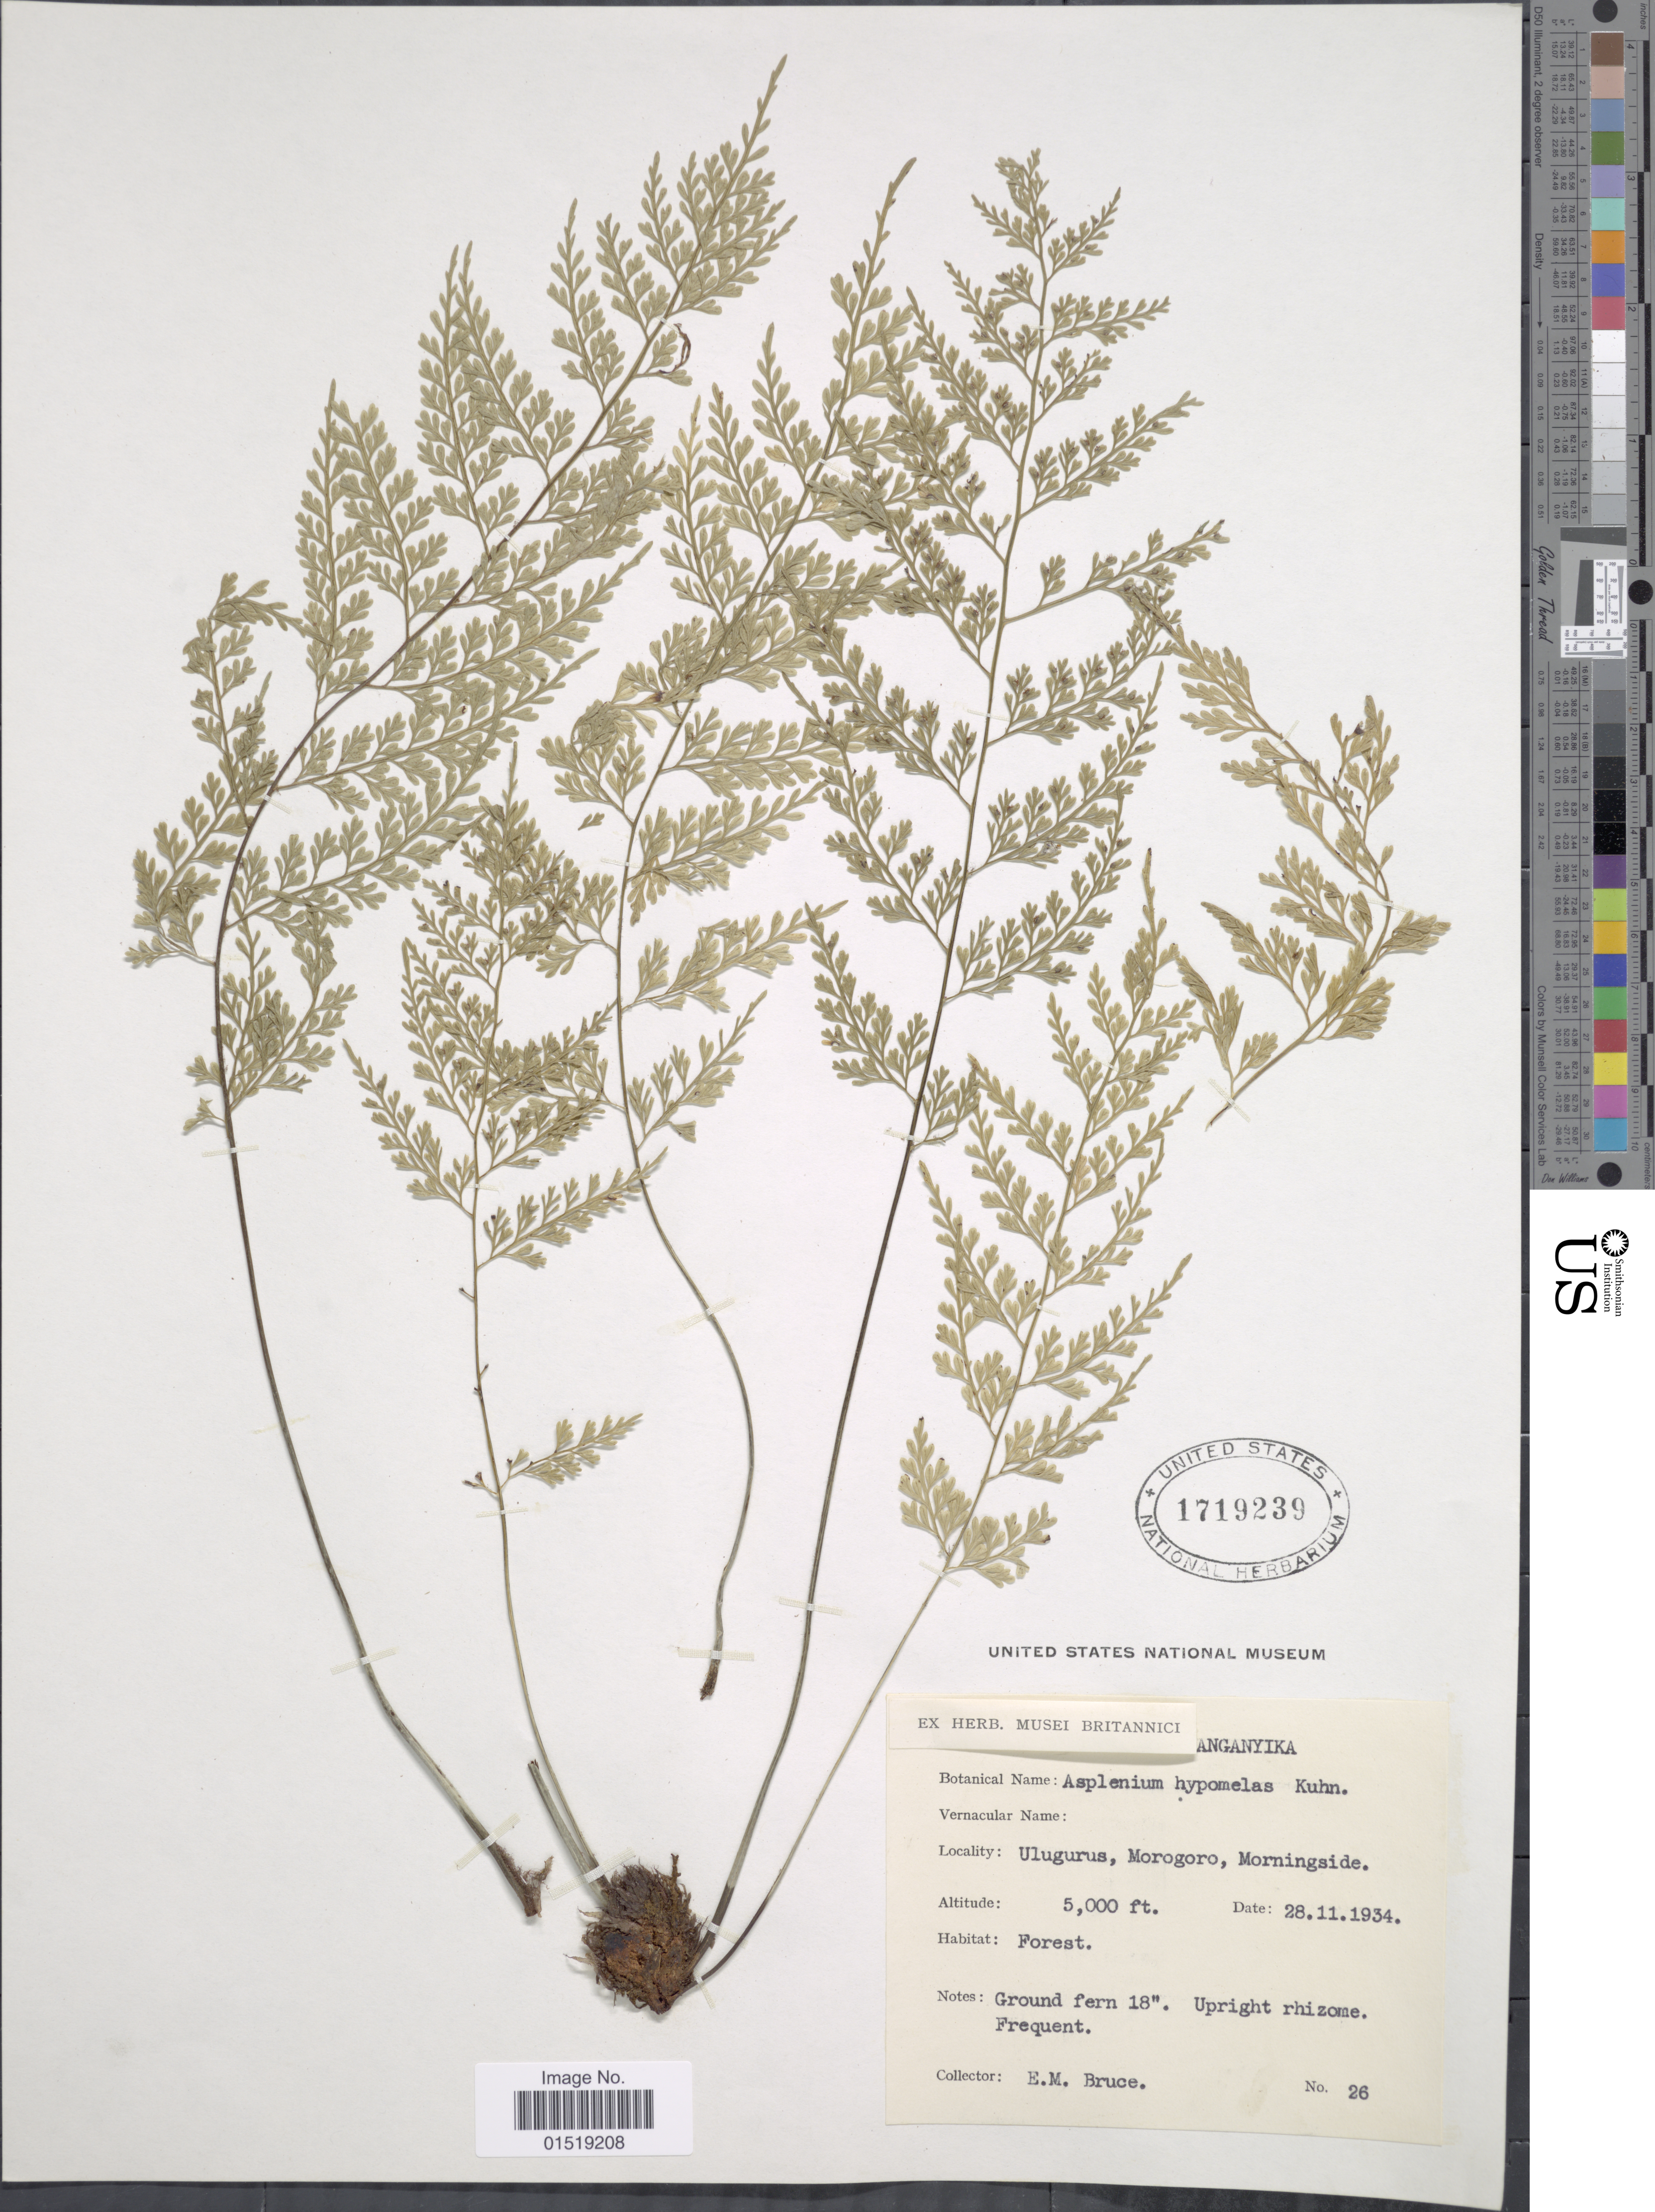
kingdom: Plantae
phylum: Tracheophyta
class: Polypodiopsida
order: Polypodiales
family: Aspleniaceae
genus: Asplenium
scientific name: Asplenium hypomelas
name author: Kuhn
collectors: E. Bruce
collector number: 26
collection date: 1934-11-28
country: Tanzania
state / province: Morogoro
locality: Tanganyika. Ulugurus, Morogoro, Morningside.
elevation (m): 1524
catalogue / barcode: US 1719239